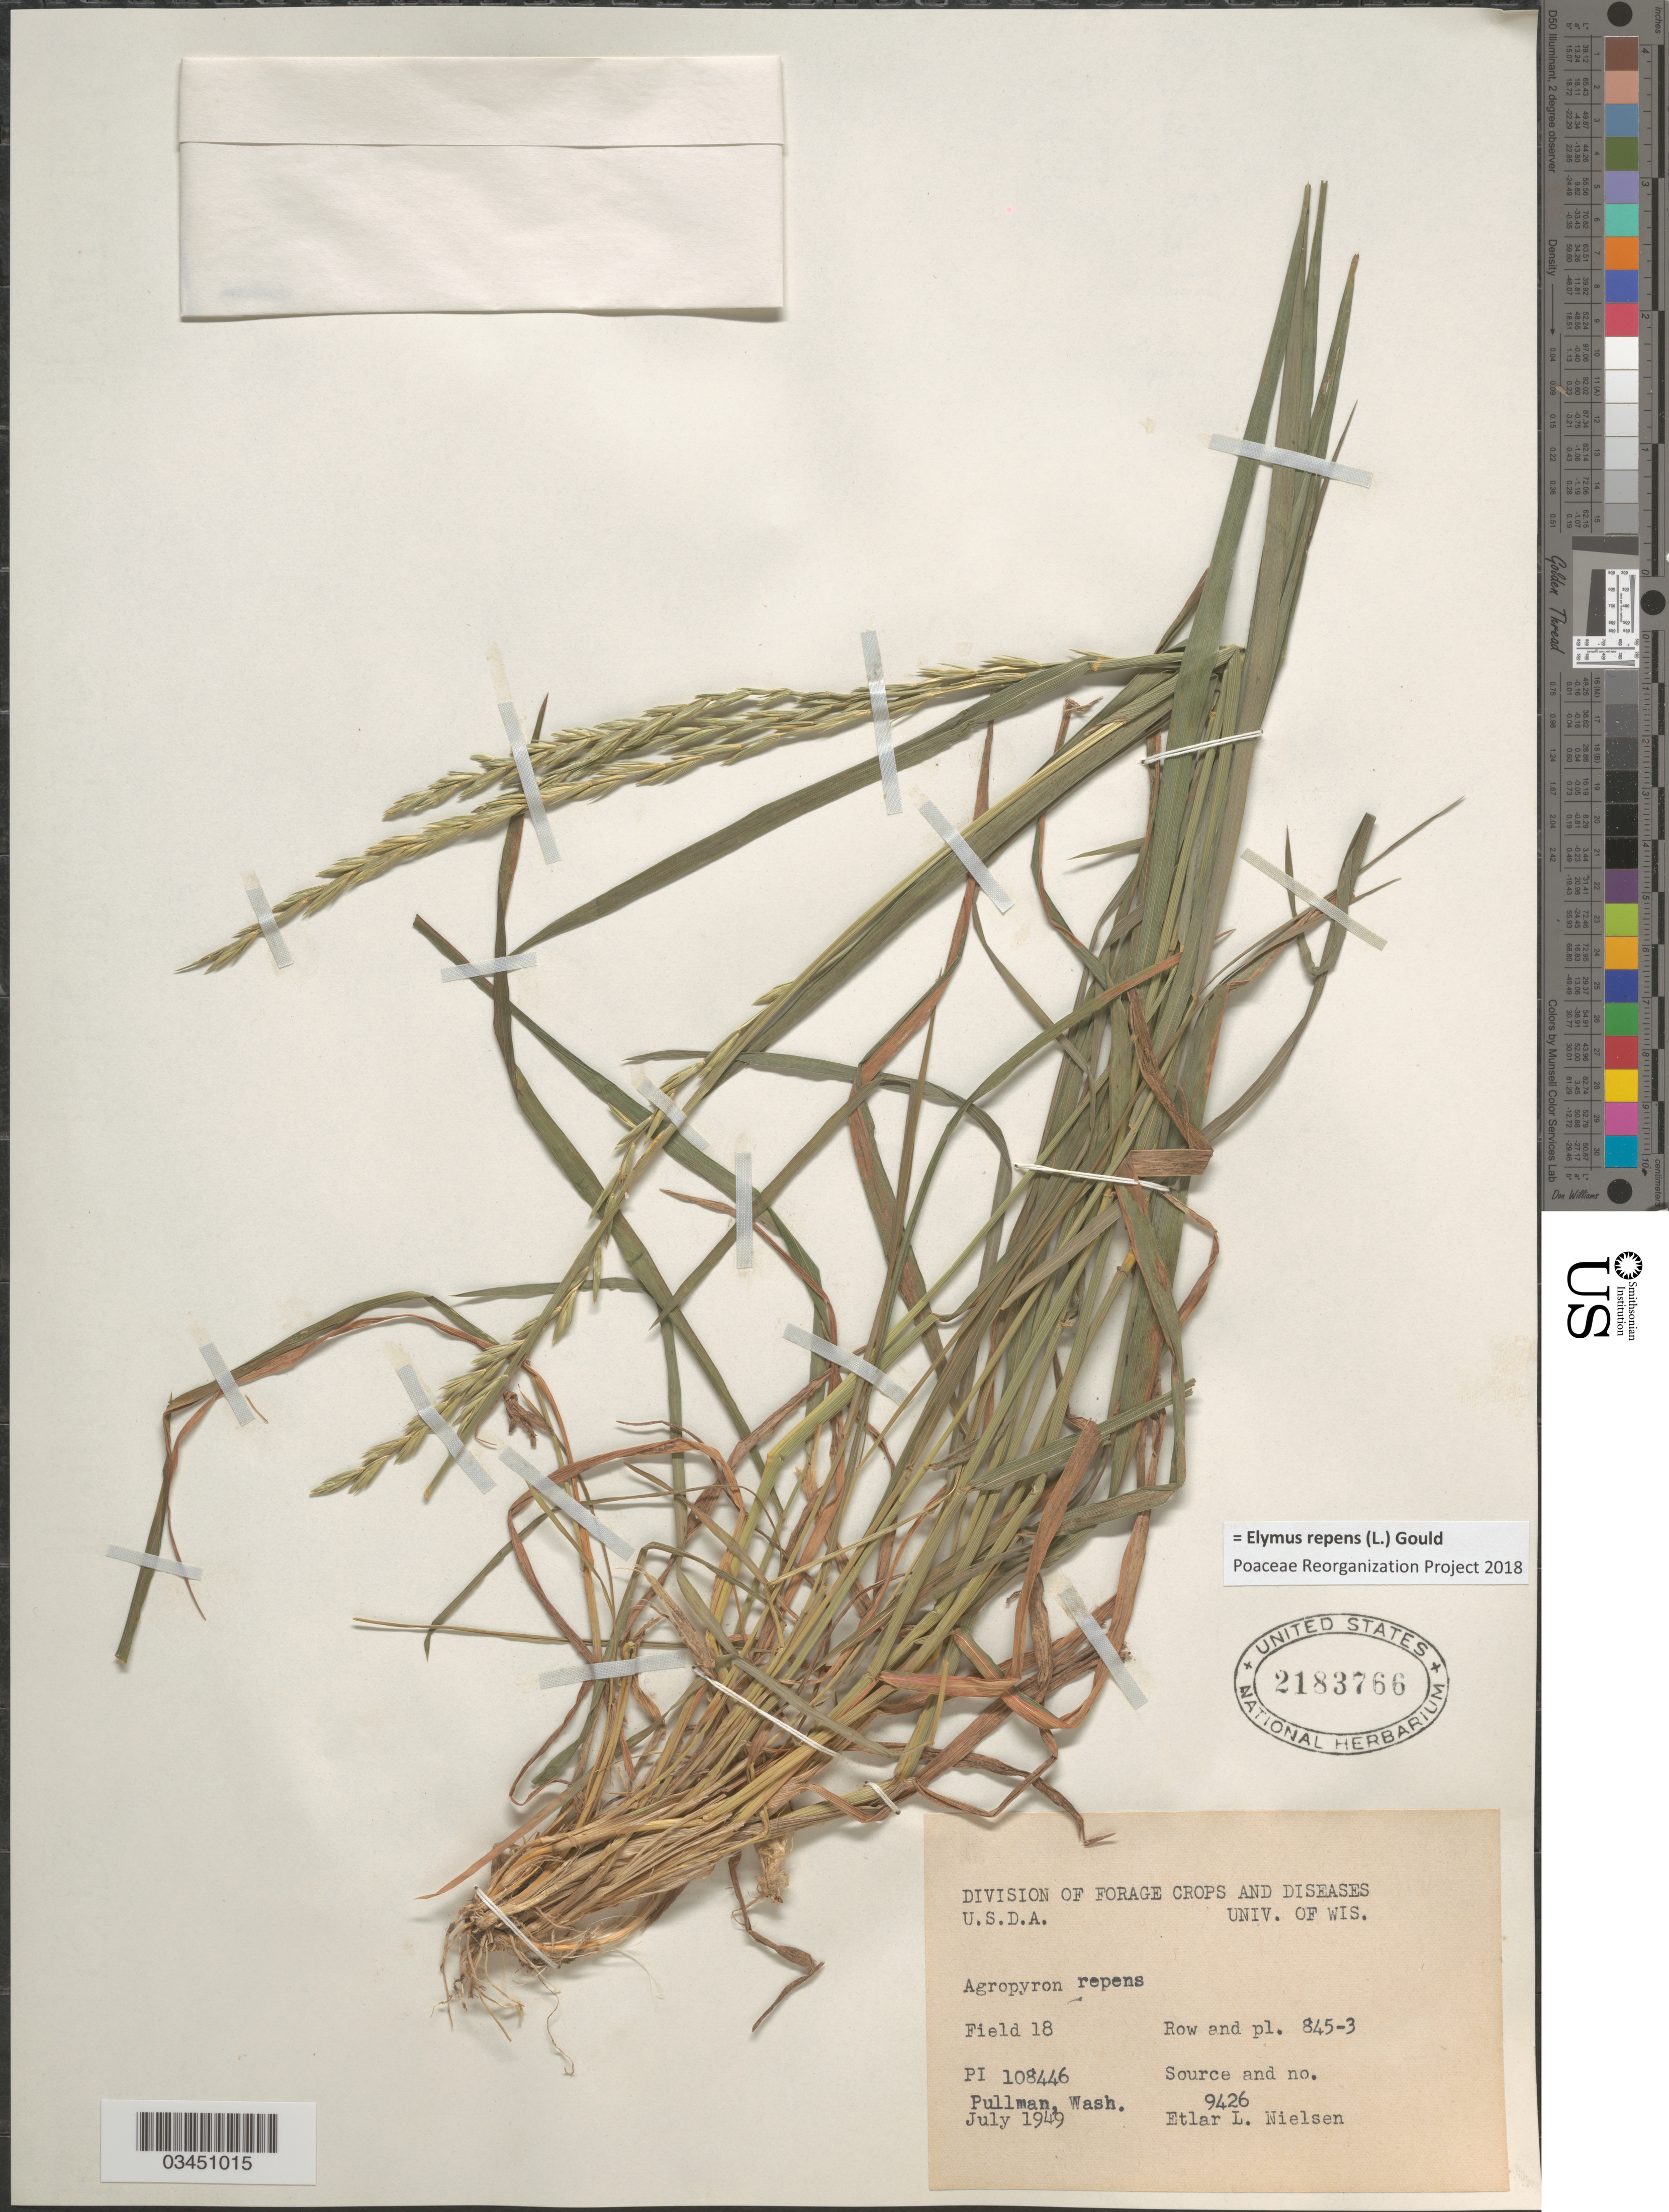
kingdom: Plantae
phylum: Tracheophyta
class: Liliopsida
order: Poales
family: Poaceae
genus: Elymus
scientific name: Elymus repens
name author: (L.) Gould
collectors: E. L. Nielsen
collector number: PI108446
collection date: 1949-07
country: United States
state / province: Washington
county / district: Whitman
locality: Field 18 Row and pl. 845-3. Pullman.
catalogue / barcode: US 2183766